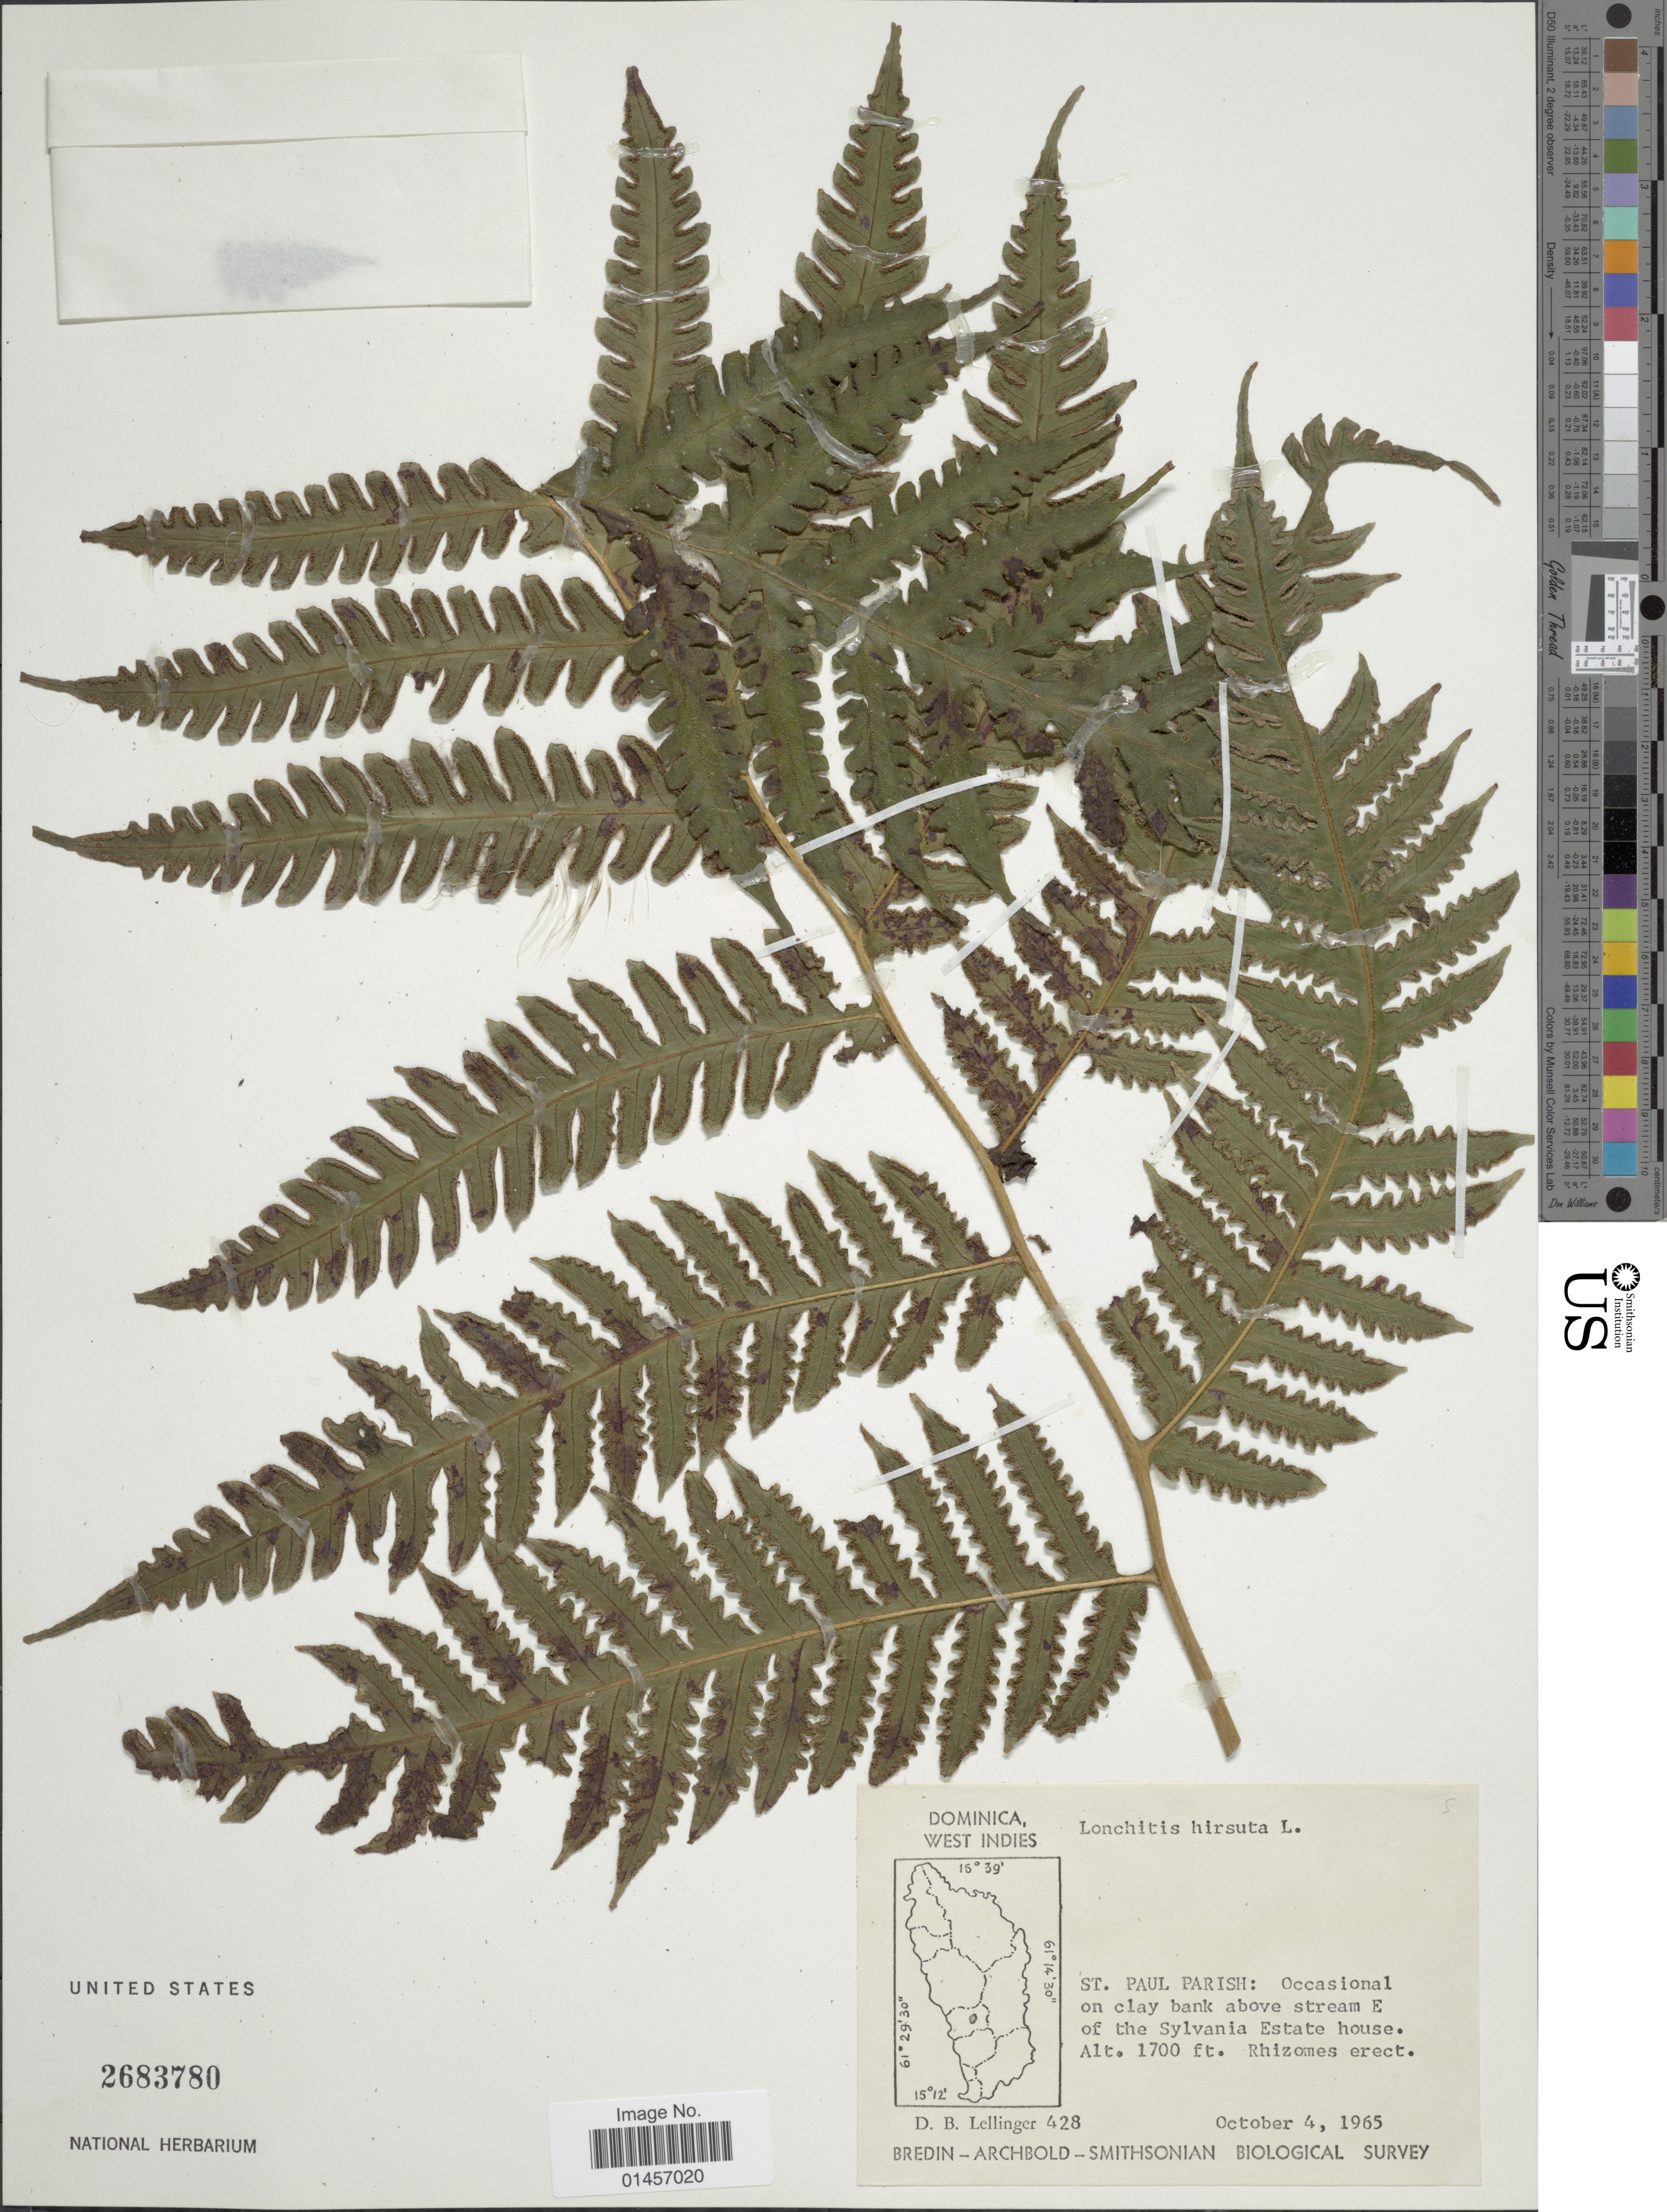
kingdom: Plantae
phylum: Tracheophyta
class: Polypodiopsida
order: Polypodiales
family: Lonchitidaceae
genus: Lonchitis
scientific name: Lonchitis hirsuta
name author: L.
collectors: D. B. Lellinger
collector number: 428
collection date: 1965-10-04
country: Dominica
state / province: St. Paul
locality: Dominica, West Indies, Occasional on clay bank above stream E of the Sylvania Estate house.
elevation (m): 518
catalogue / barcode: US 2683780